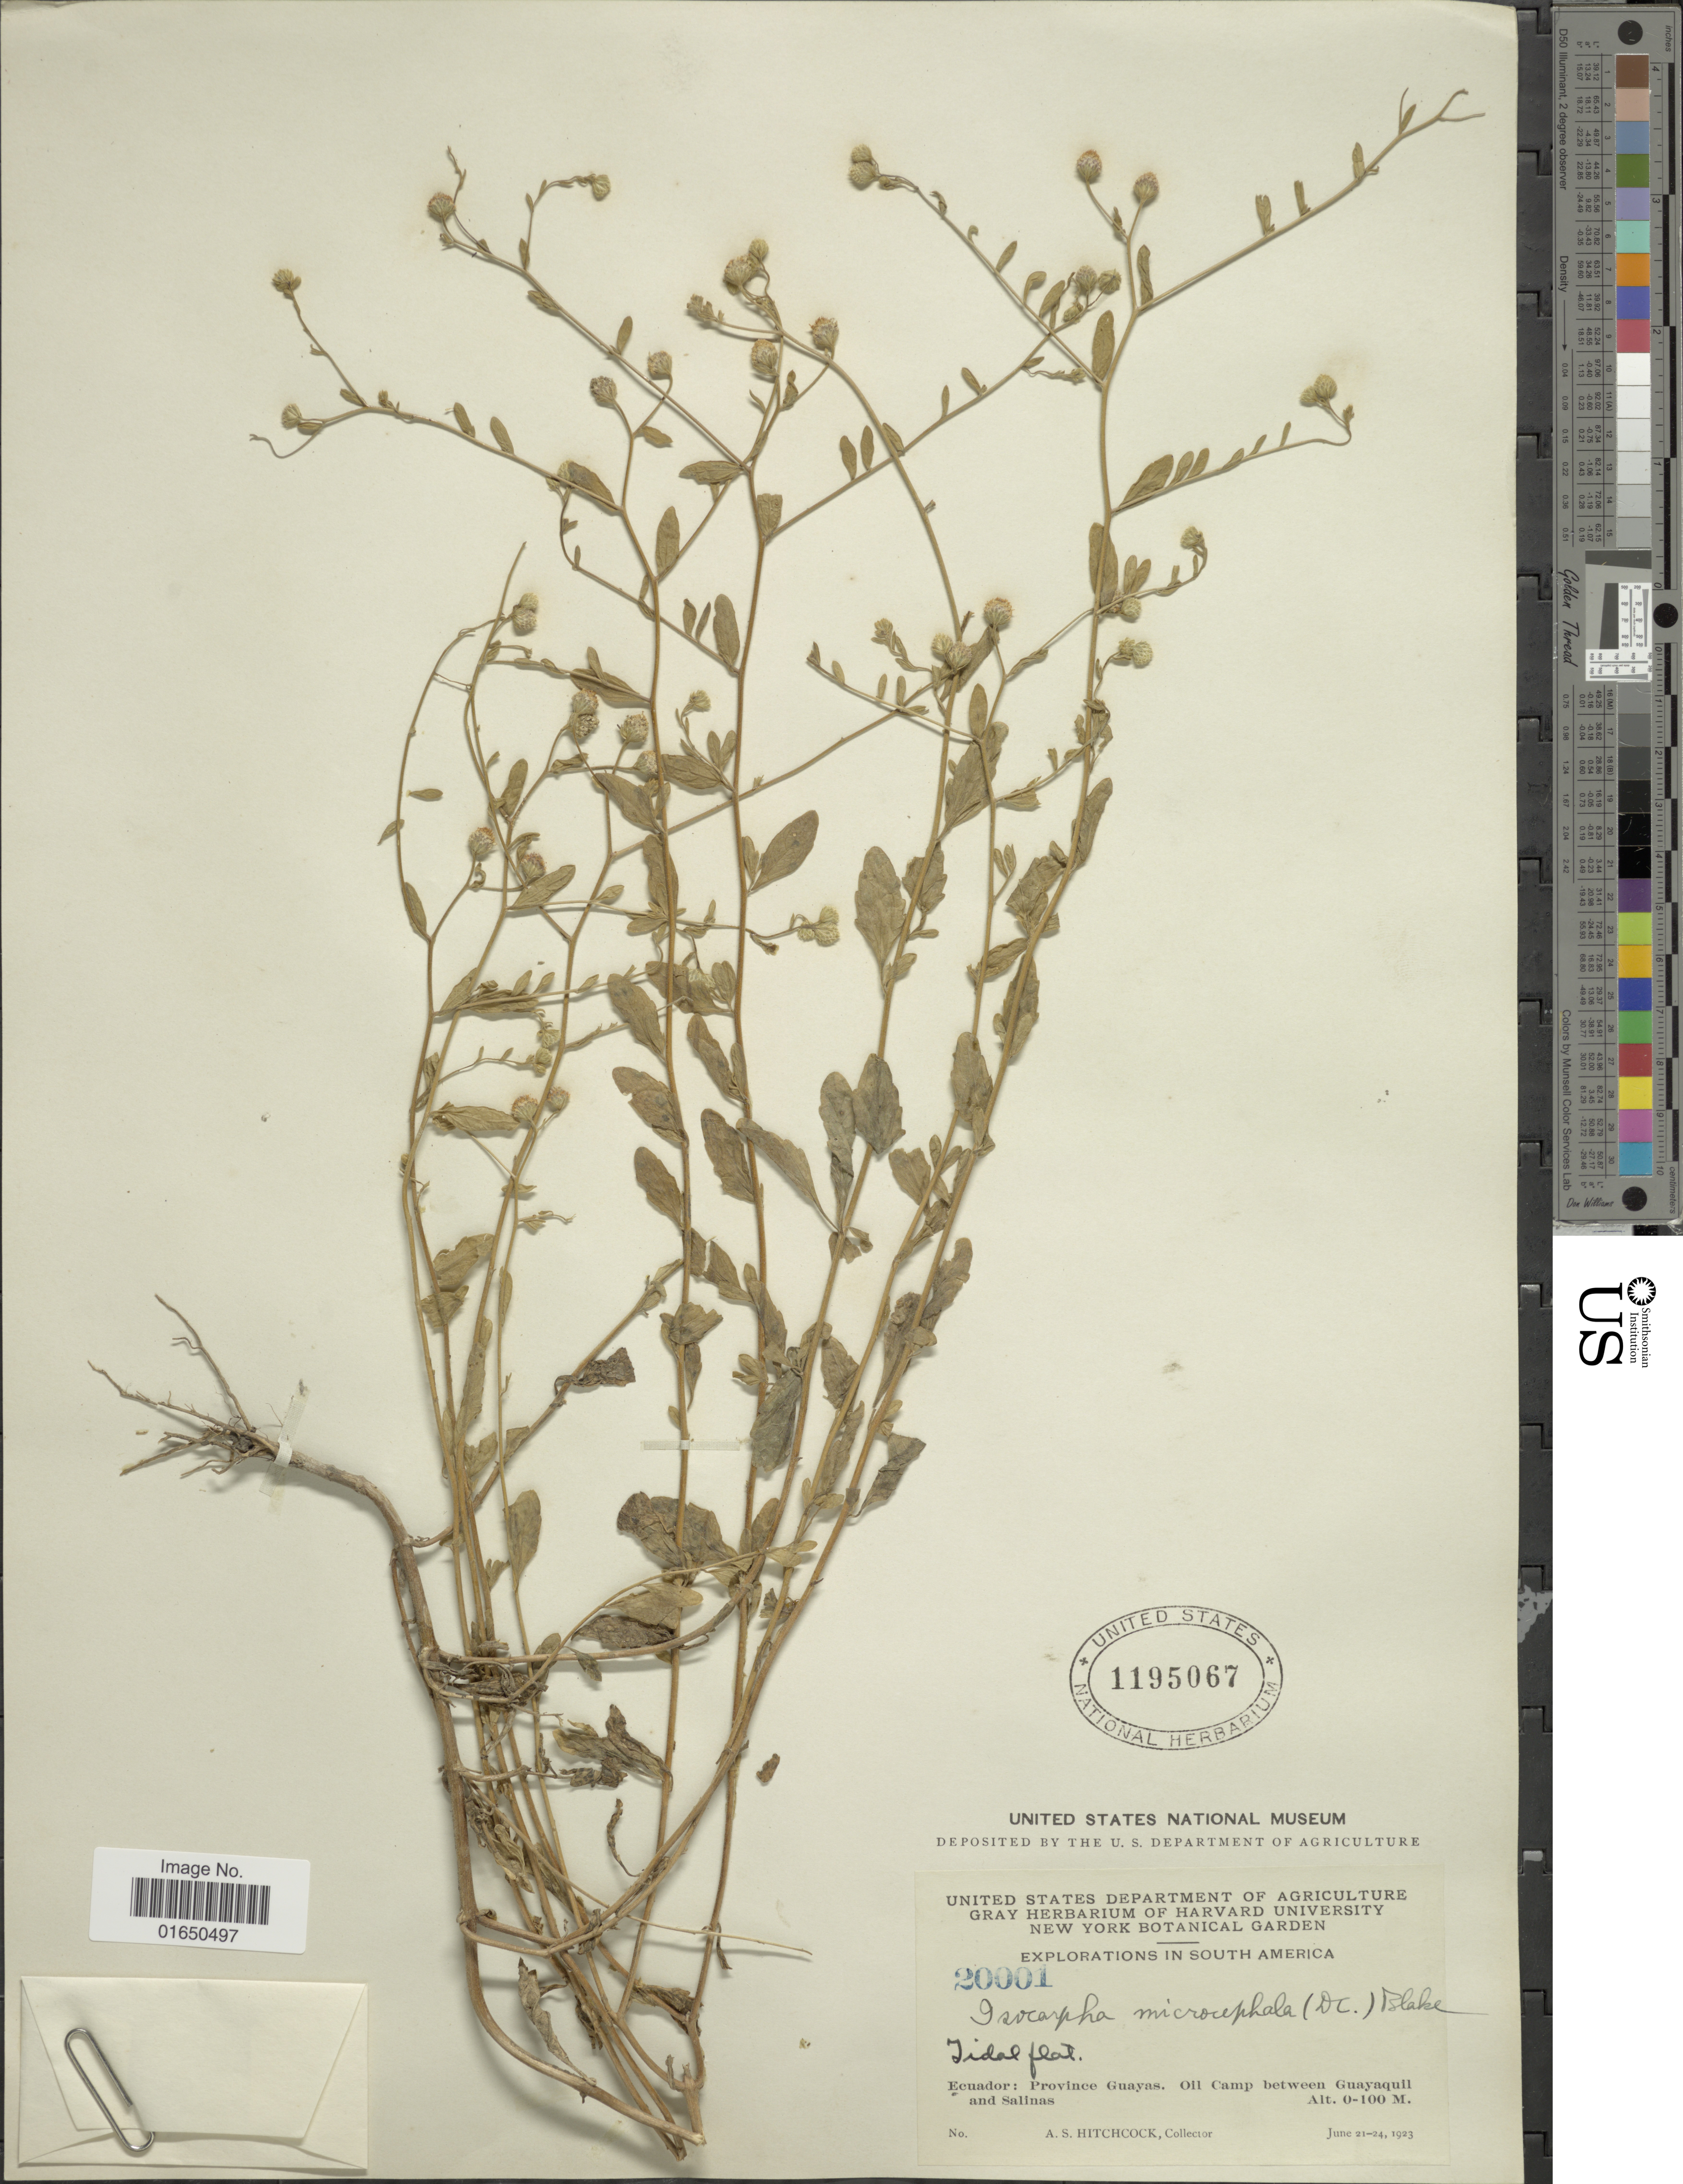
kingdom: Plantae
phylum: Tracheophyta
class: Magnoliopsida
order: Asterales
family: Asteraceae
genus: Isocarpha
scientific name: Isocarpha microcephala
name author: (DC.) S.F. Blake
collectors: A. S. Hitchcock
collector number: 20001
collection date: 1923-06-21/1923-06-24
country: Ecuador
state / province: Guayas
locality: Oil Camp between Guayaquill and Salinas, South America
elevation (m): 0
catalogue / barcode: US 1195067